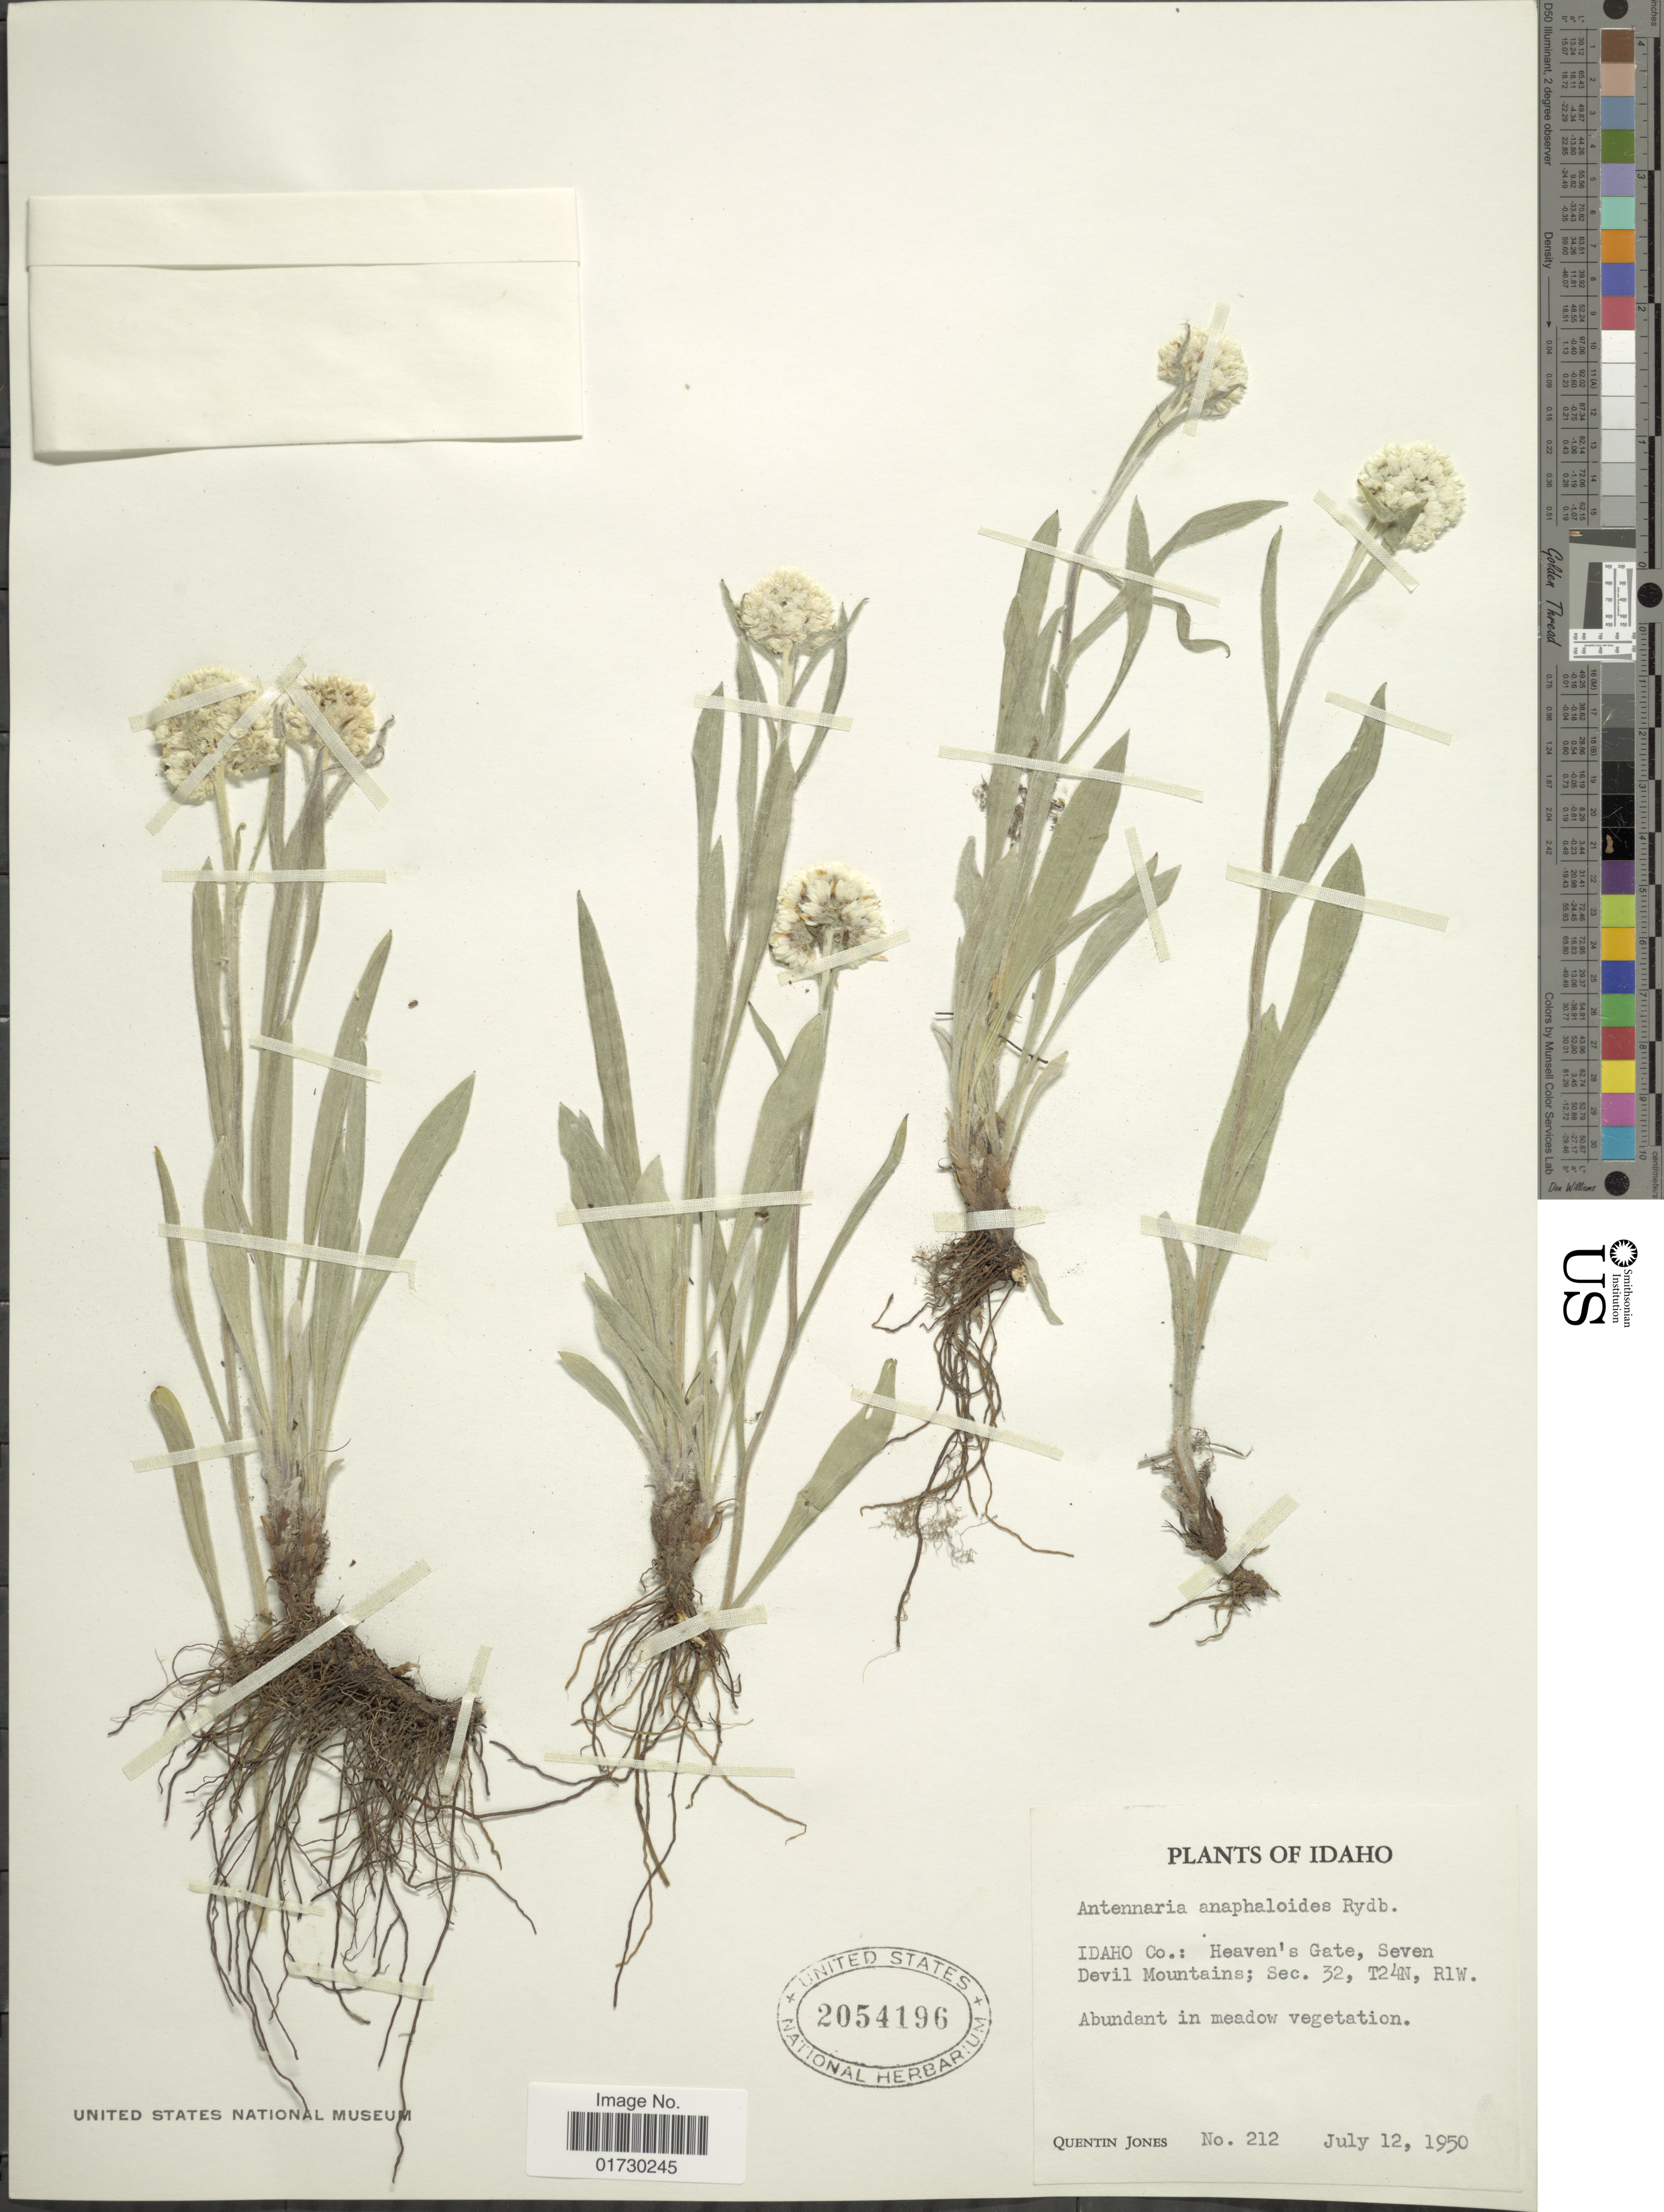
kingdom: Plantae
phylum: Tracheophyta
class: Magnoliopsida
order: Asterales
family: Asteraceae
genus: Antennaria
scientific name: Antennaria anaphaloides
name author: Rydb.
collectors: Q. Jones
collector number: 212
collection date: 1950-07-12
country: United States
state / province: Idaho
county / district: Idaho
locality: Heaven's Gate, Seven Devil Mountains, Sec. 32, T24N, R1W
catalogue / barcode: US 2054196